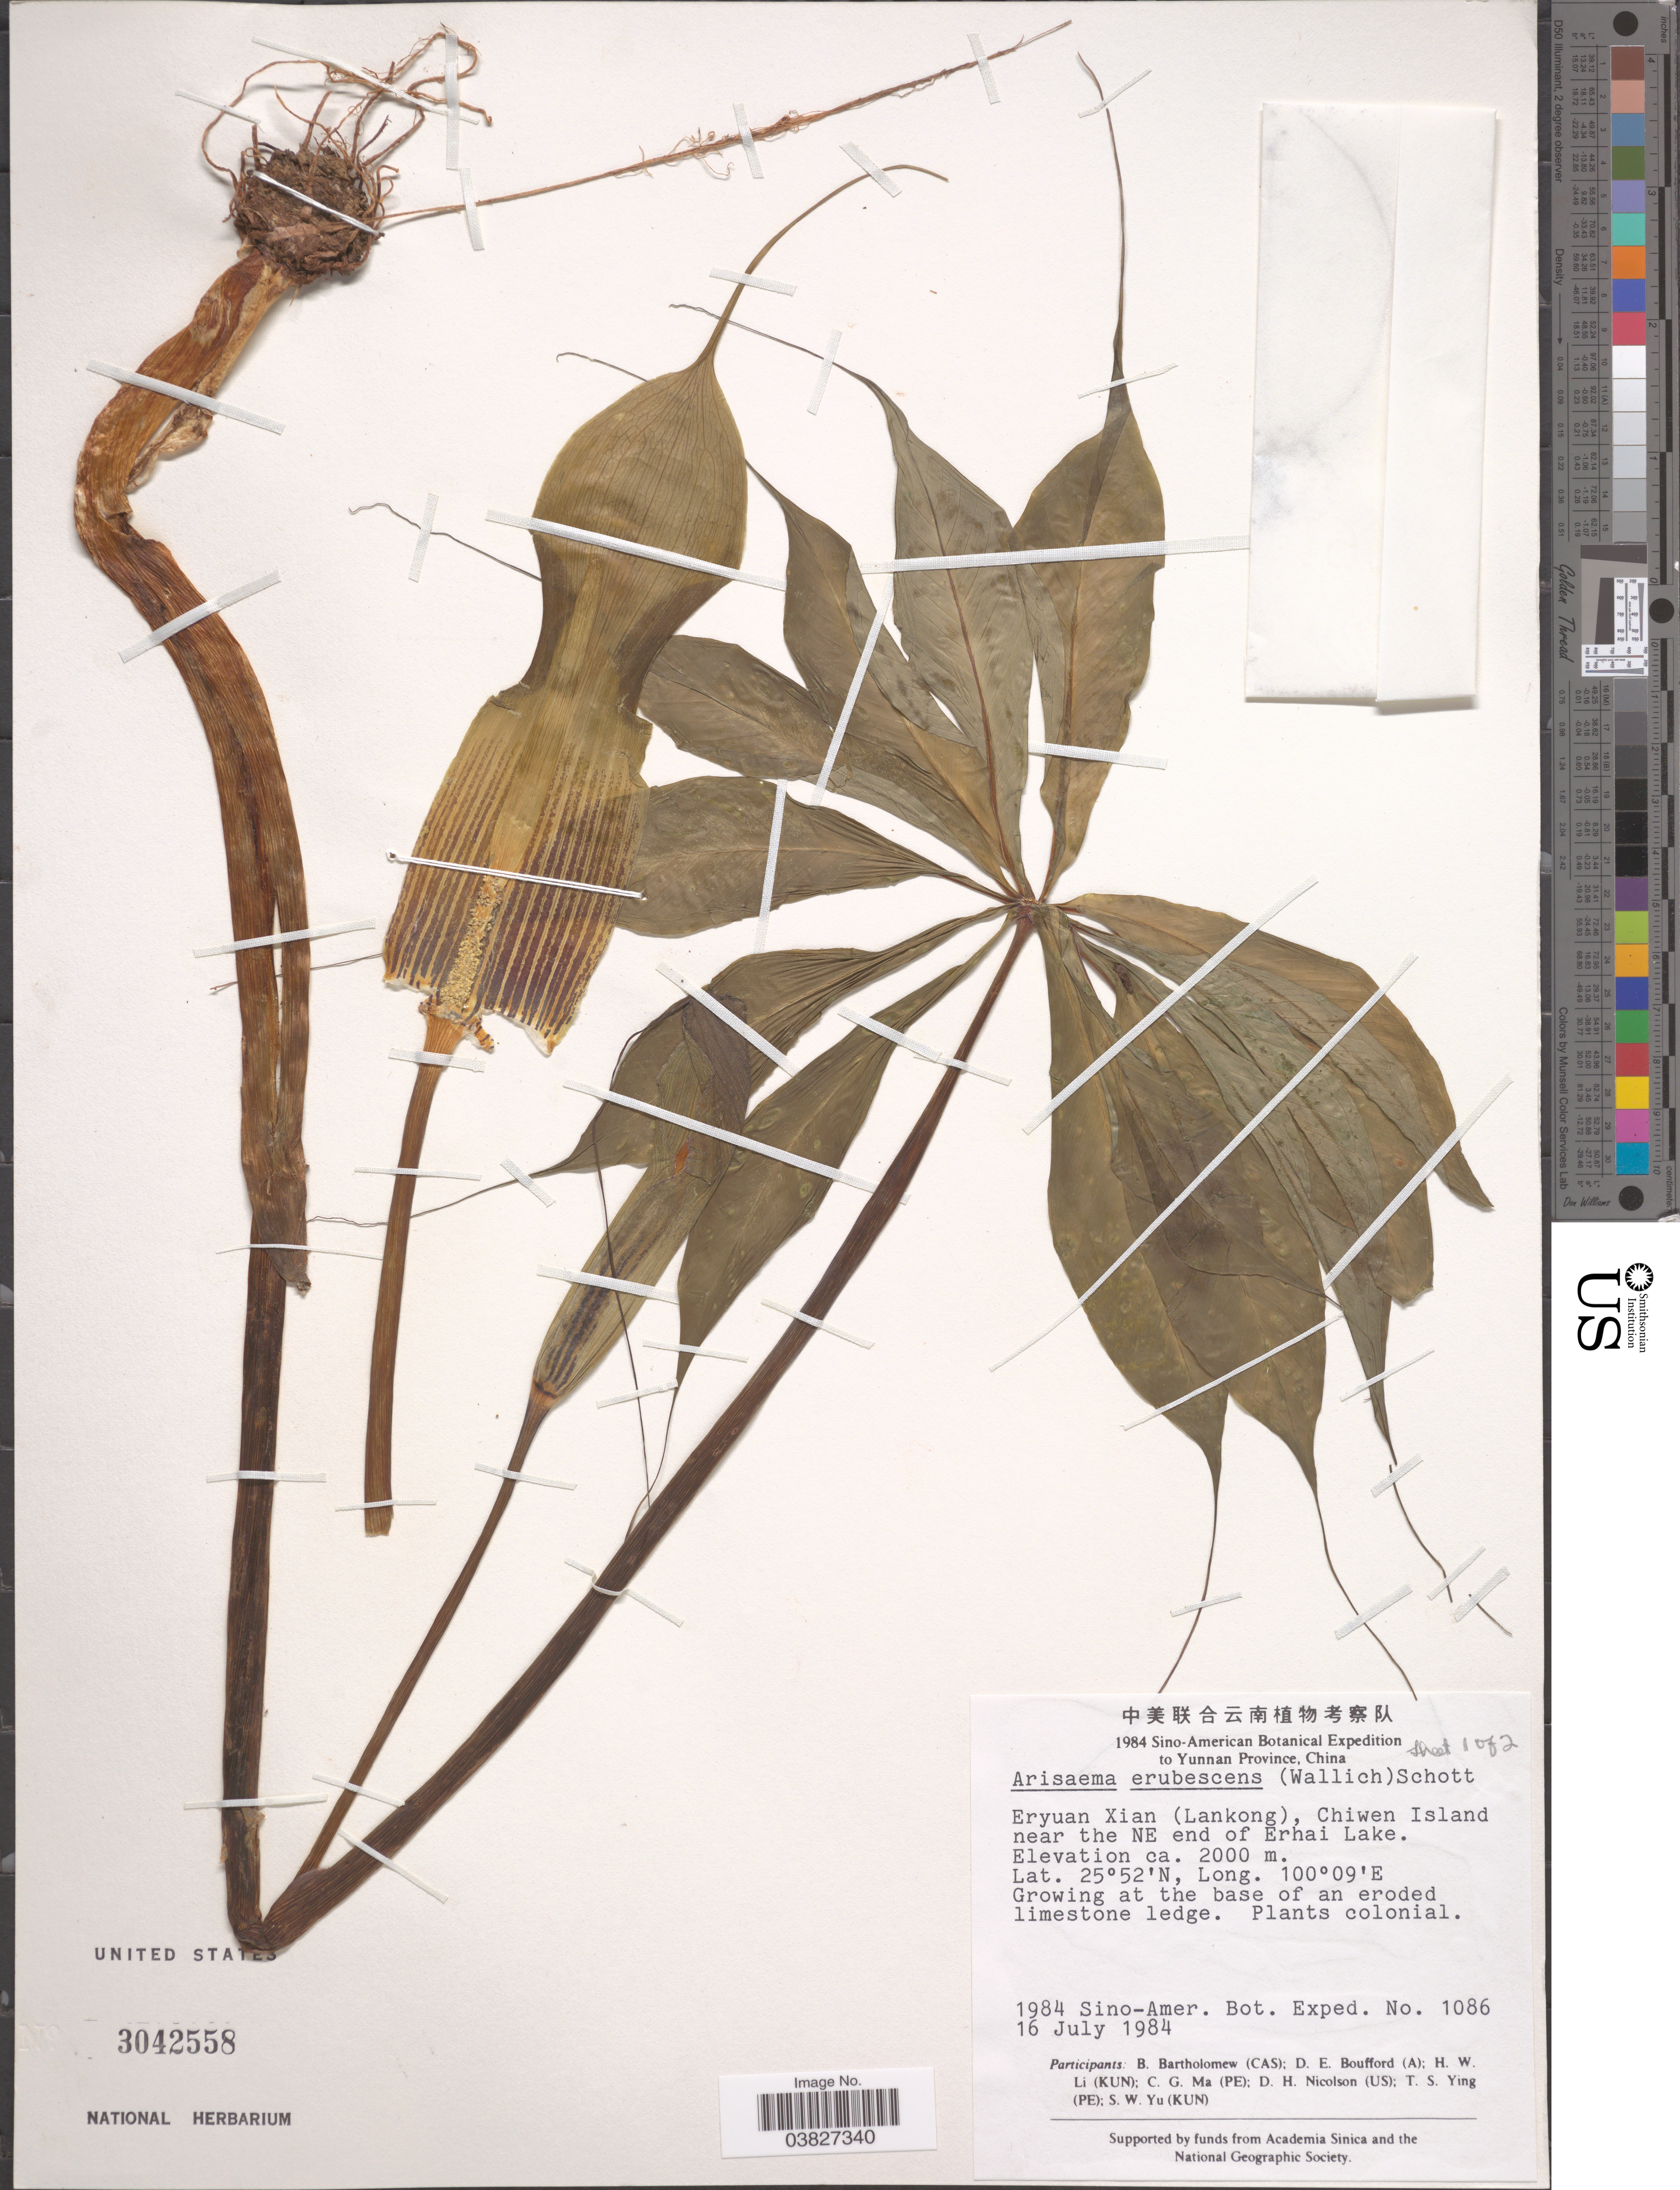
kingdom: Plantae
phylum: Tracheophyta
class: Liliopsida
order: Alismatales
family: Araceae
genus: Arisaema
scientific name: Arisaema erubescens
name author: (Wall.) Schott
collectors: Sino-Amer. Bot. Exped. 1984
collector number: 1086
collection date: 1984-07-16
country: China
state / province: Yunnan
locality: Eryuan Xian (Lankong), Chiwen Island near the NE end of Erhai Lake. At the base of an eroded limestone ledge.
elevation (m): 2000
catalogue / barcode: US 3042558